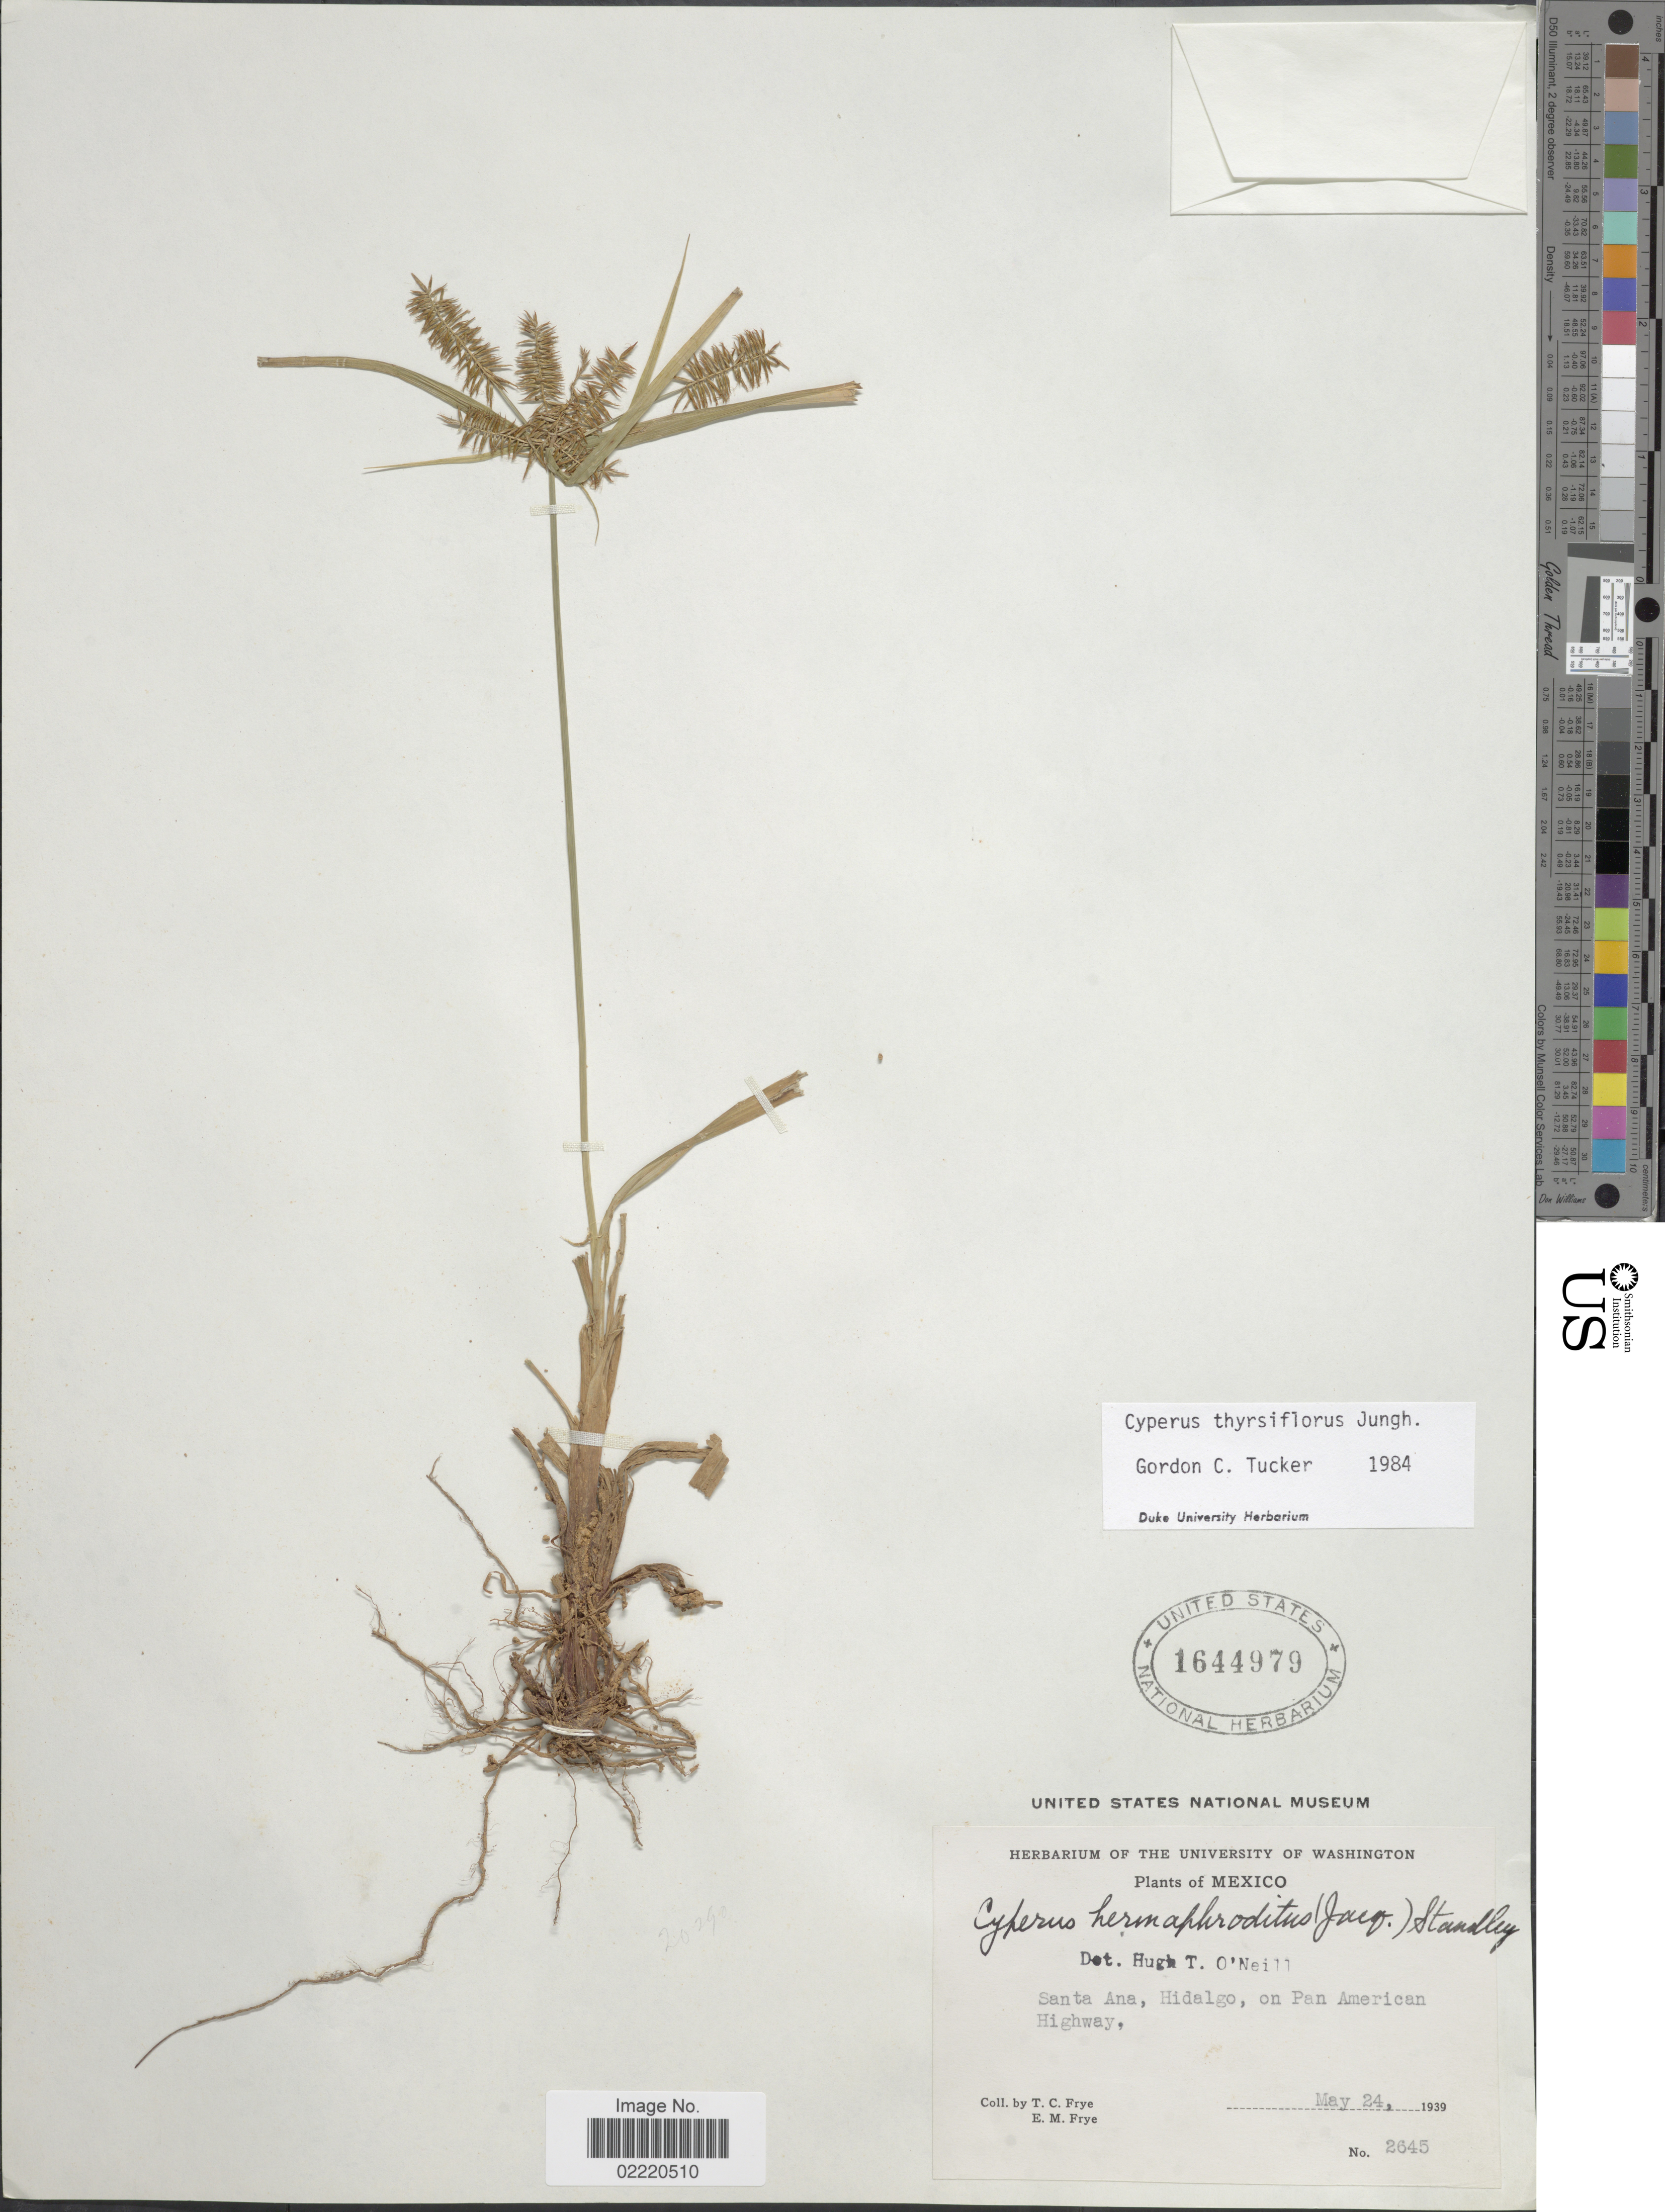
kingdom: Plantae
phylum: Tracheophyta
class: Liliopsida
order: Poales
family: Cyperaceae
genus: Cyperus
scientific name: Cyperus thyrsiflorus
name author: Jungh.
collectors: T. C. Frye & E. Frye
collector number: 2645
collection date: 1939-05-24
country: Mexico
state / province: Hidalgo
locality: Santa Ana, Hidalgo, on Pan American Highway.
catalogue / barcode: US 1644979